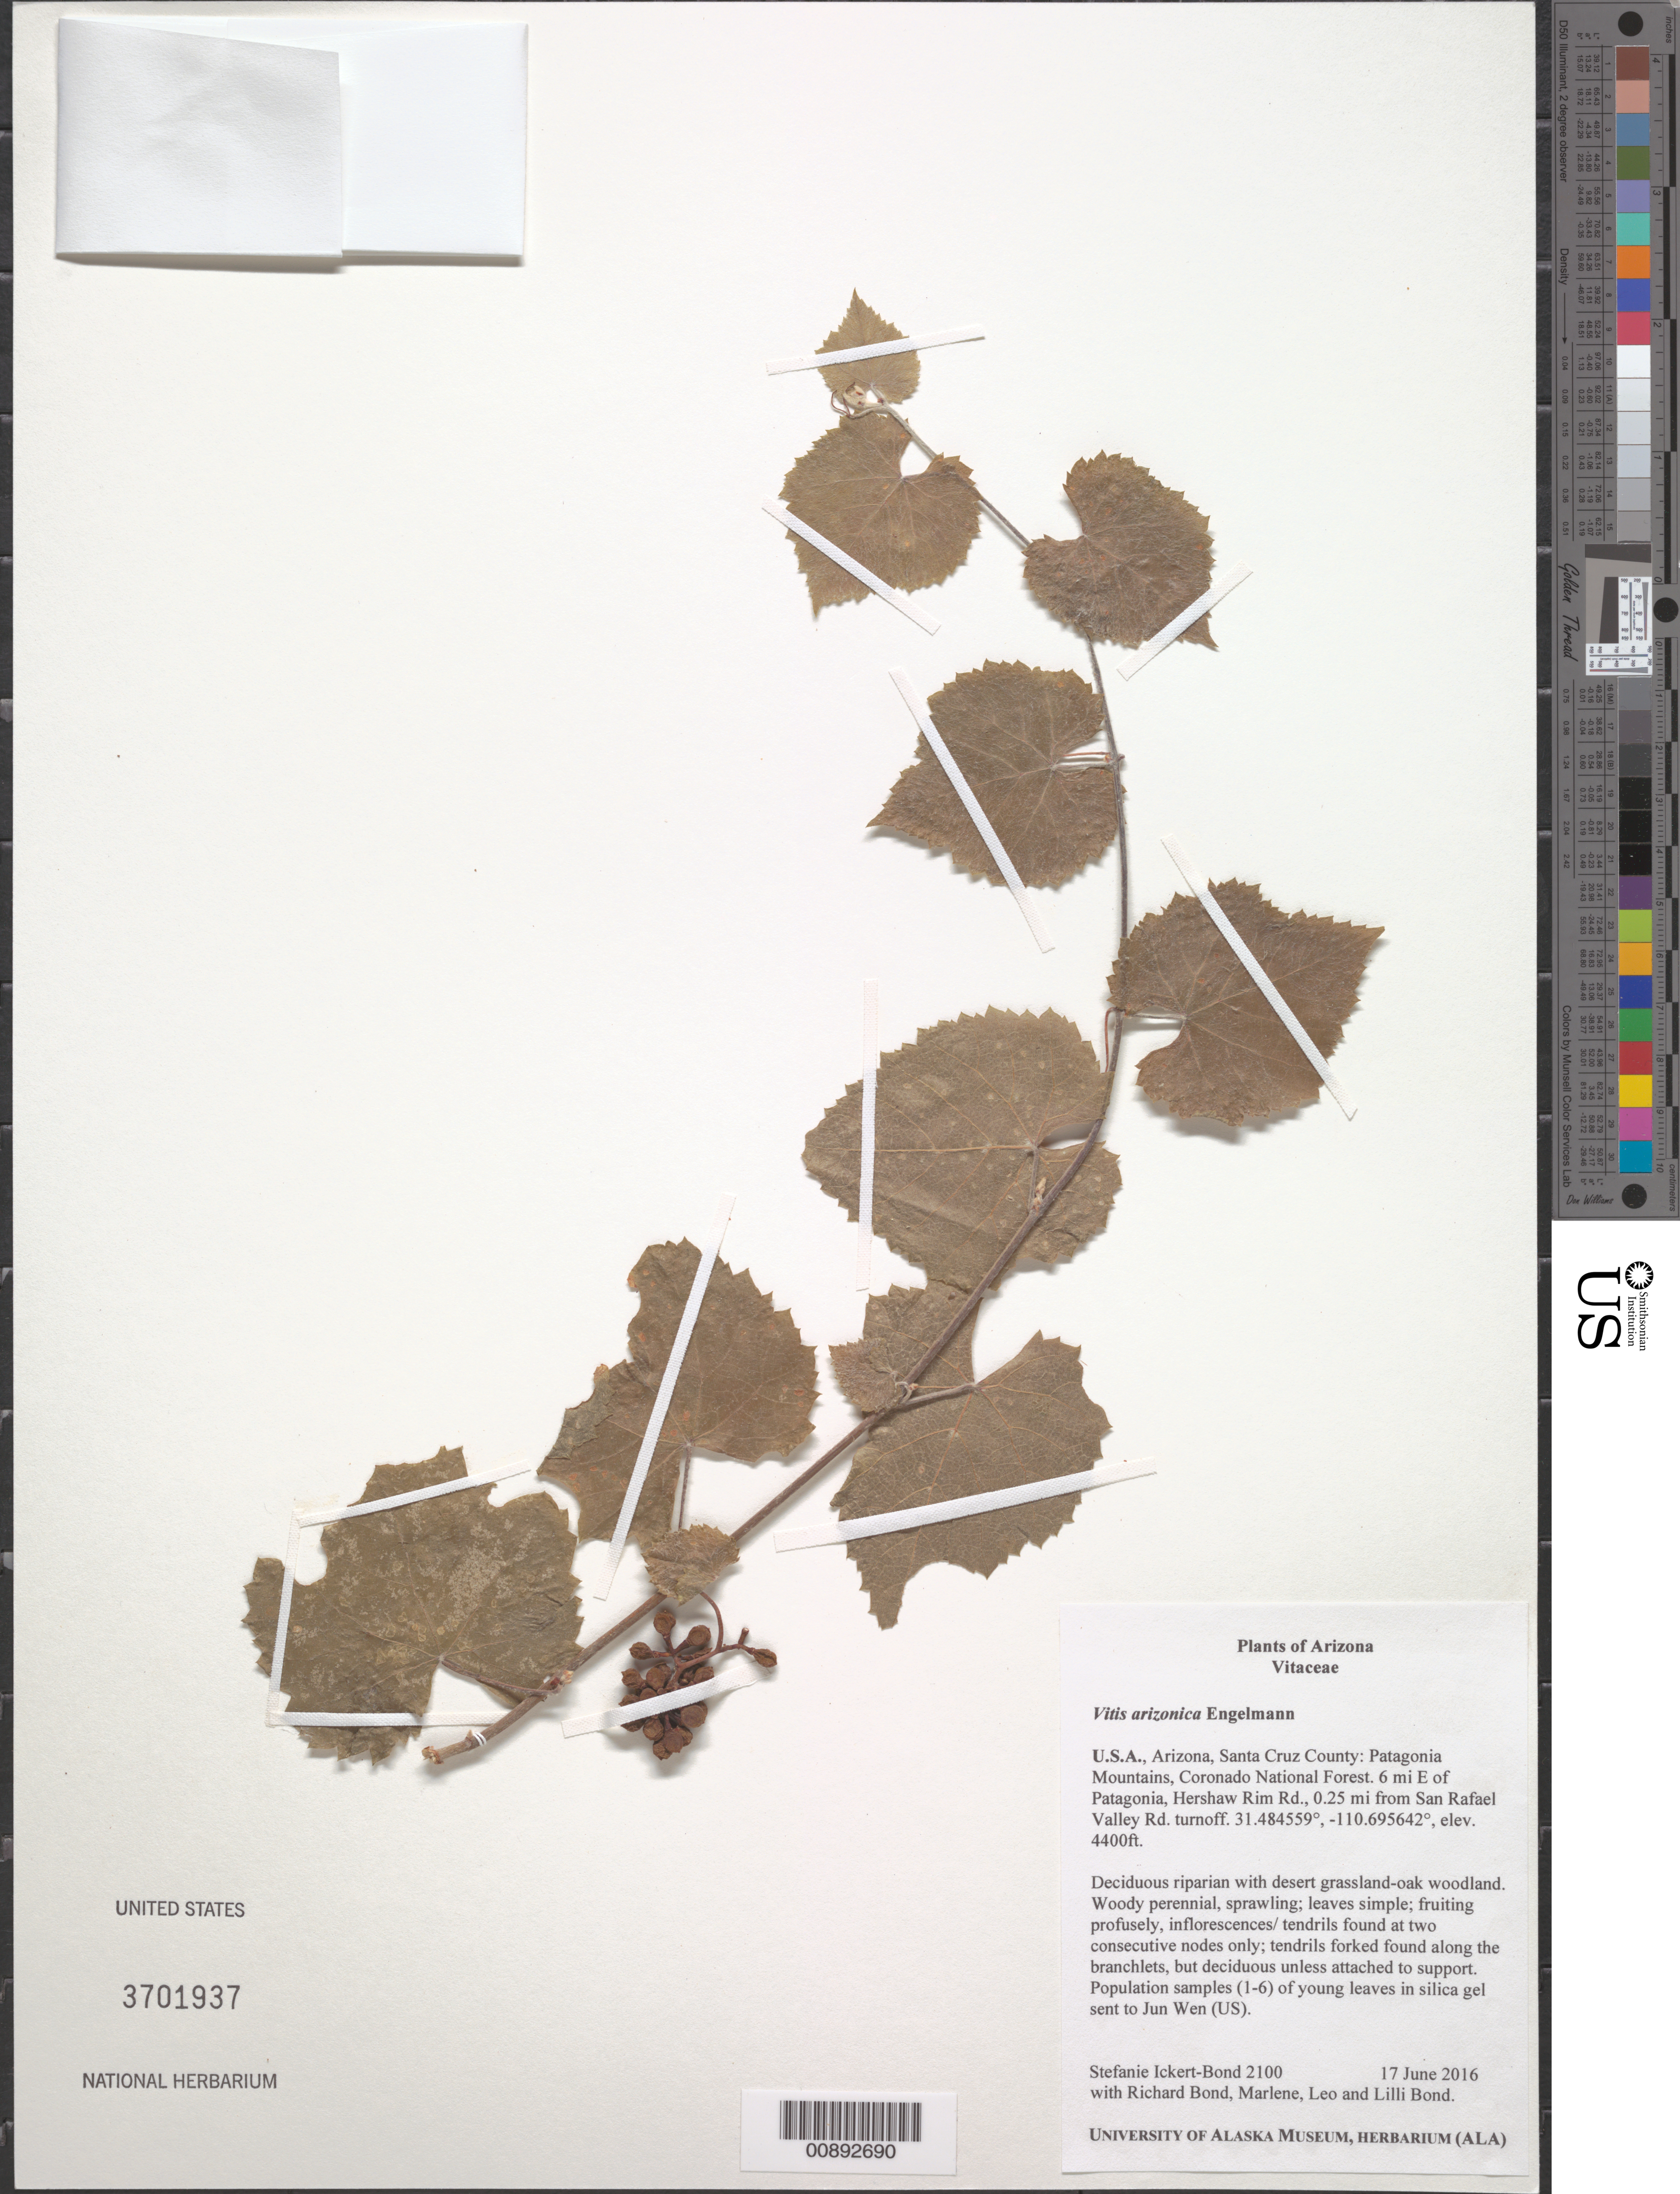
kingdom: Plantae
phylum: Tracheophyta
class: Magnoliopsida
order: Vitales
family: Vitaceae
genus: Vitis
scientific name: Vitis arizonica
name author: Engelm.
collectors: S. Ickert-Bond et al.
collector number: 2100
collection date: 2016-06-17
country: United States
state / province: Arizona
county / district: Santa Cruz County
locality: Patagonia Mountain, Coronado National Forest. 6 mi E of Patagonia, Hershaw Rim Rd., 0.25 mi from San Rafael Valley Rd. turnoff.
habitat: Deciduous riparian with deser grassland-oak woodland.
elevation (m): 1341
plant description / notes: Population samples (1-6) of young leaves in silica gel sent to Jun Wen (US).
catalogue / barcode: US 3701937